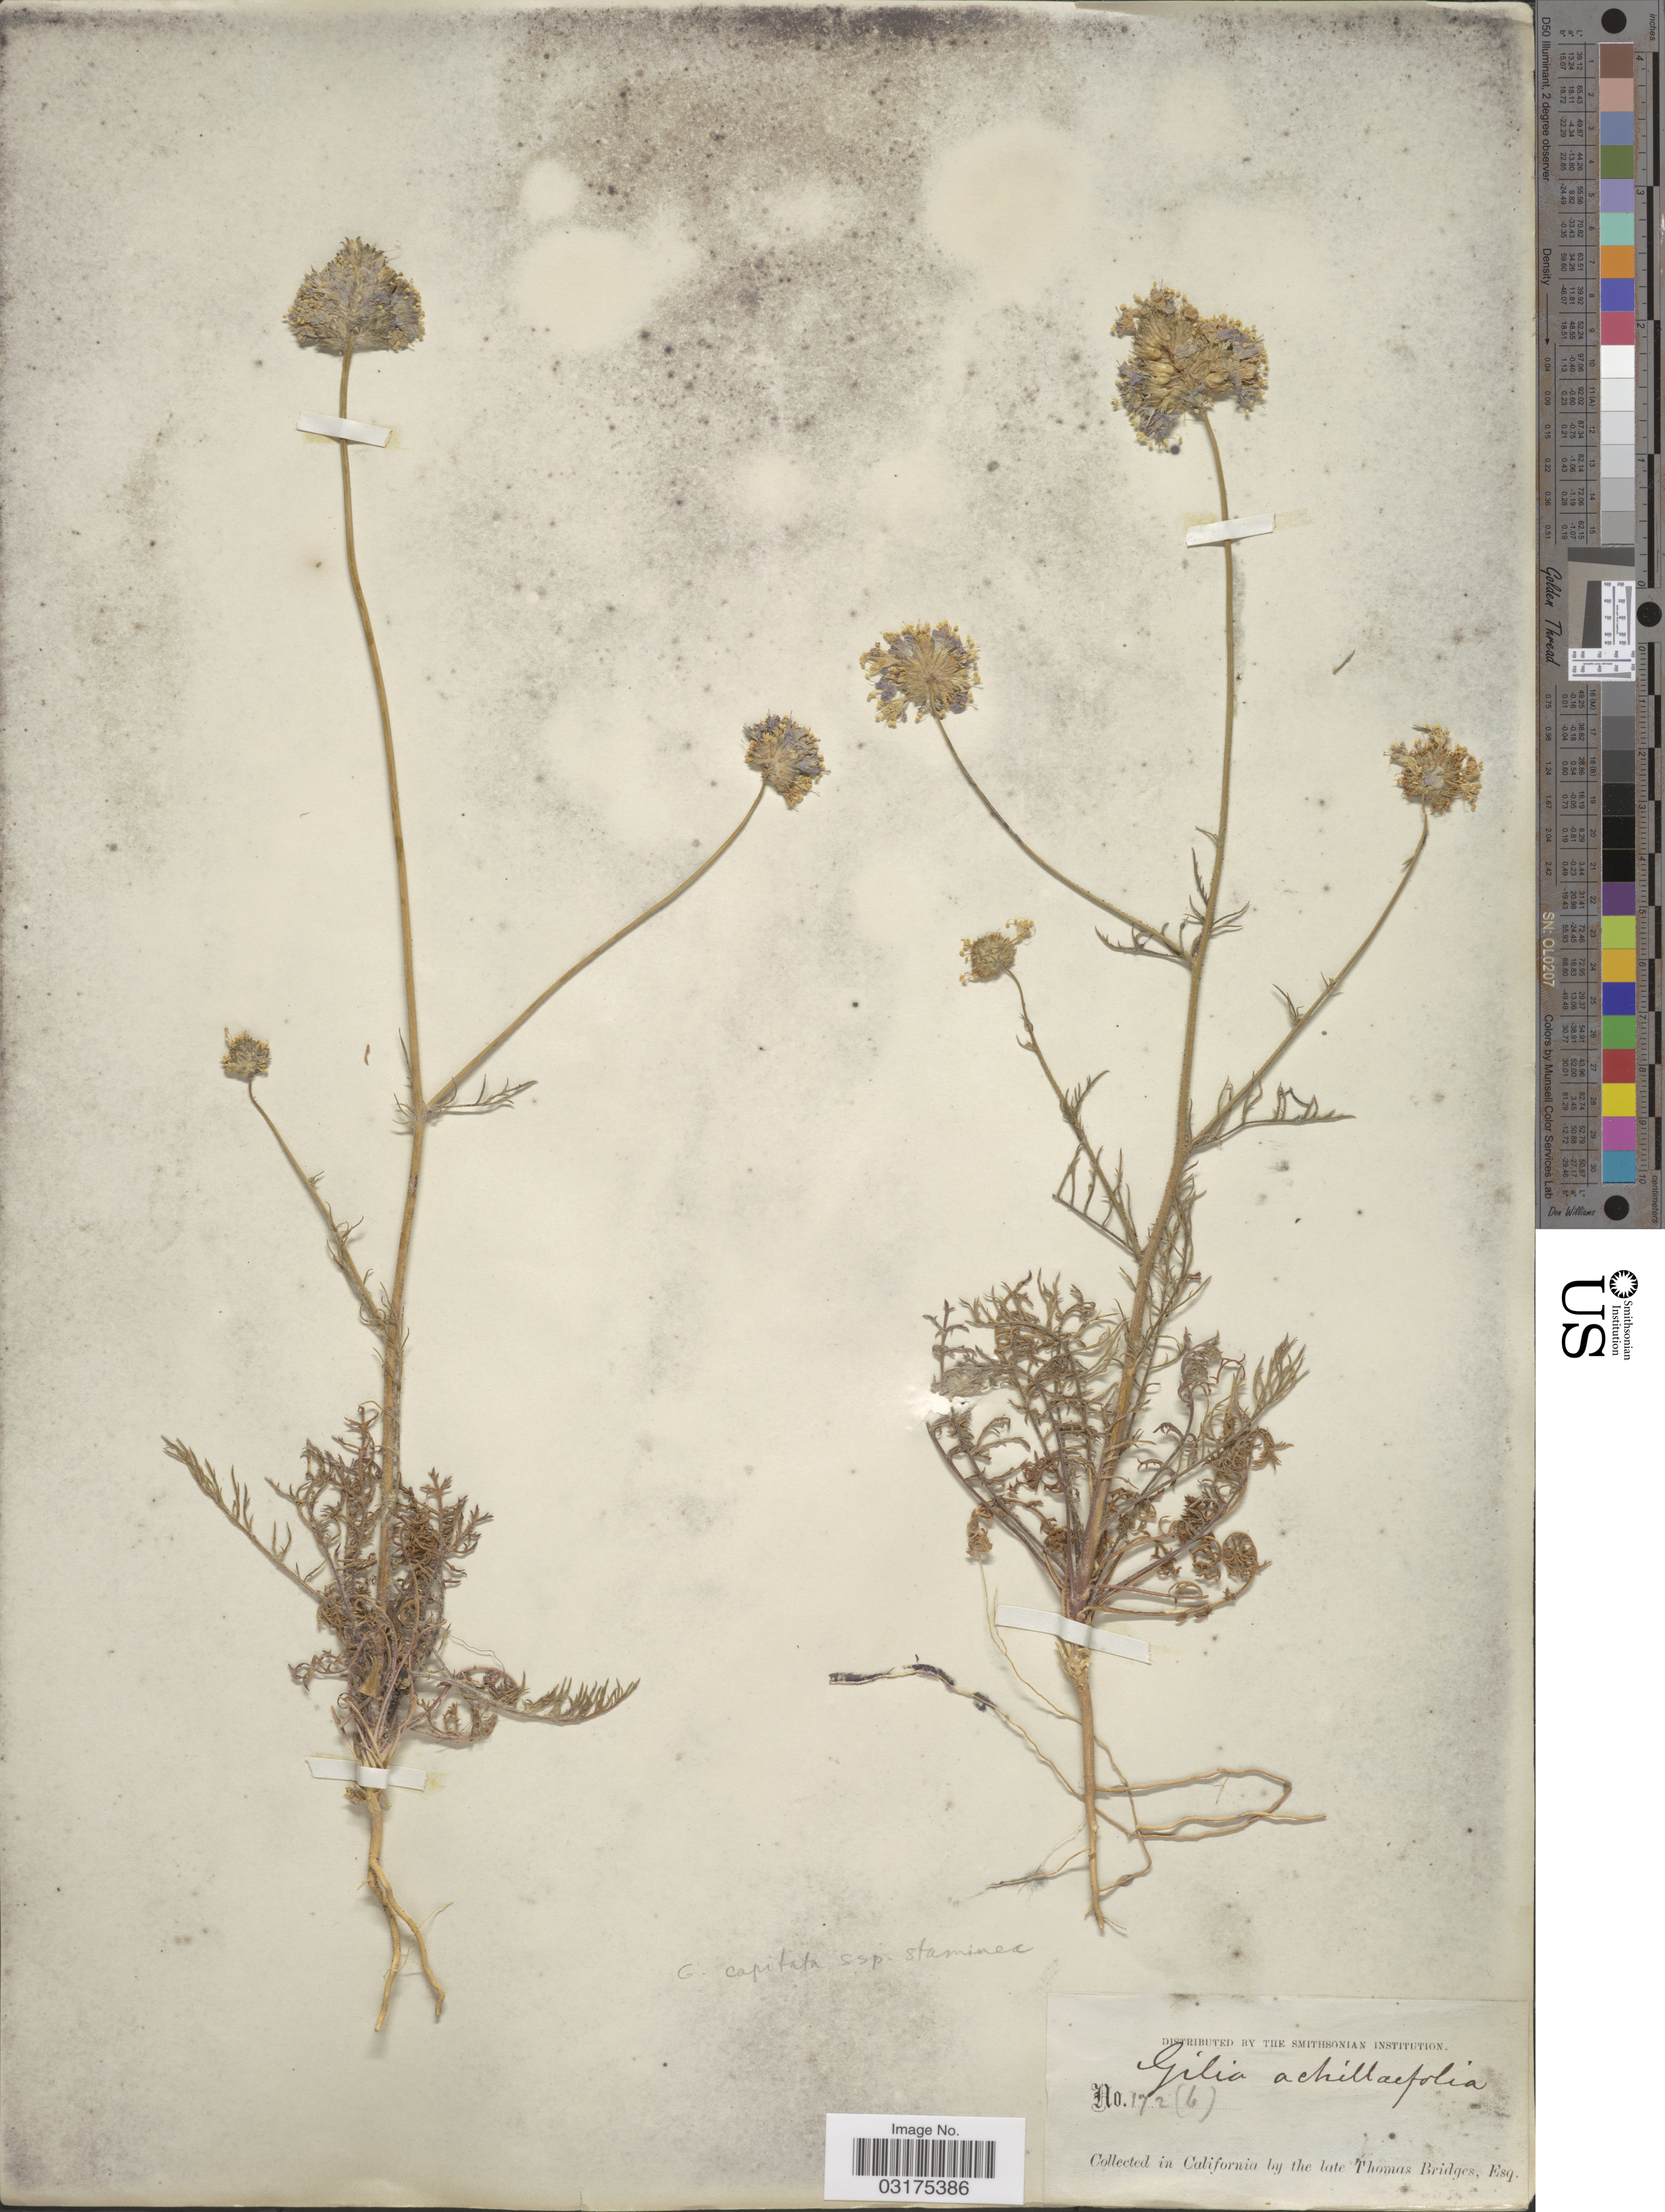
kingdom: Plantae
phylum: Tracheophyta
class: Magnoliopsida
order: Ericales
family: Polemoniaceae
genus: Gilia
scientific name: Gilia capitata subsp. staminea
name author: (Greene) V.E. Grant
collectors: T. Bridges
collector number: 172(6)*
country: United States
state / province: California